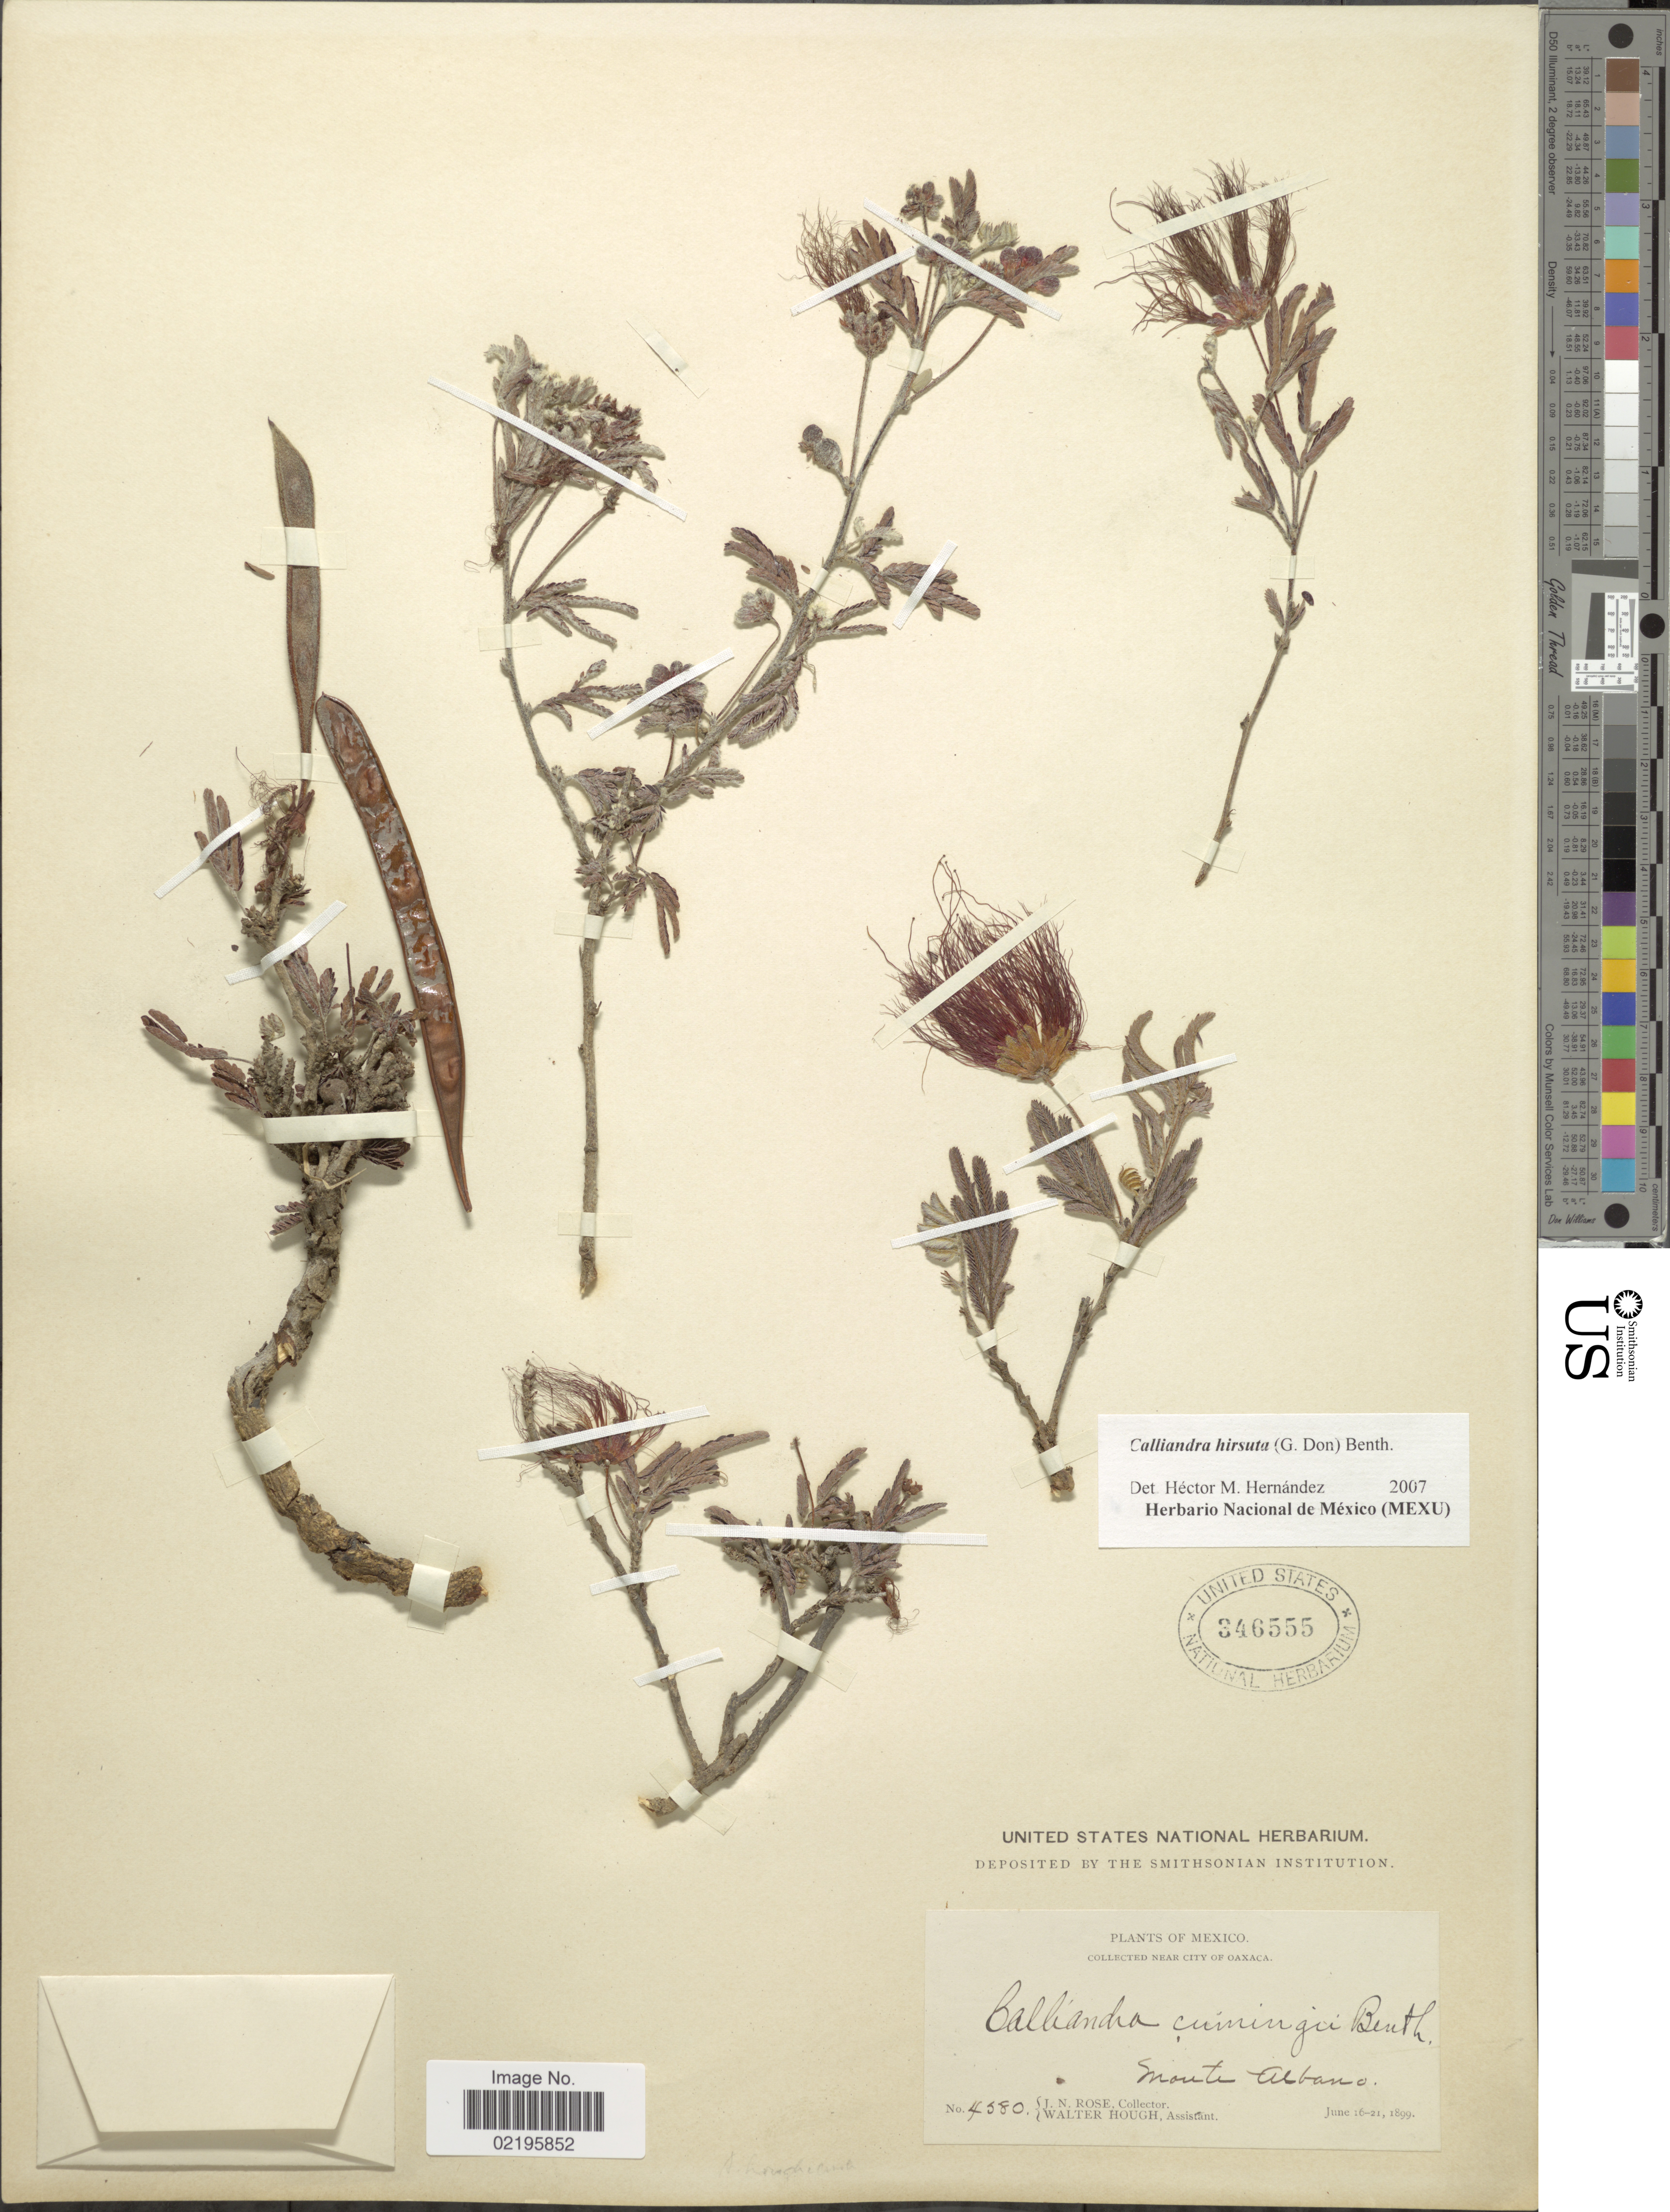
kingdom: Plantae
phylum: Tracheophyta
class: Magnoliopsida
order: Fabales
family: Fabaceae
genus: Calliandra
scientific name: Calliandra hirsuta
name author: Benth.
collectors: J. N. Rose & W. Hough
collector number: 4580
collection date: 1899-06-16/1899-06-21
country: Mexico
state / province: Oaxaca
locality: Near City of Oaxaca, Monte Alban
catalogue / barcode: US 346555